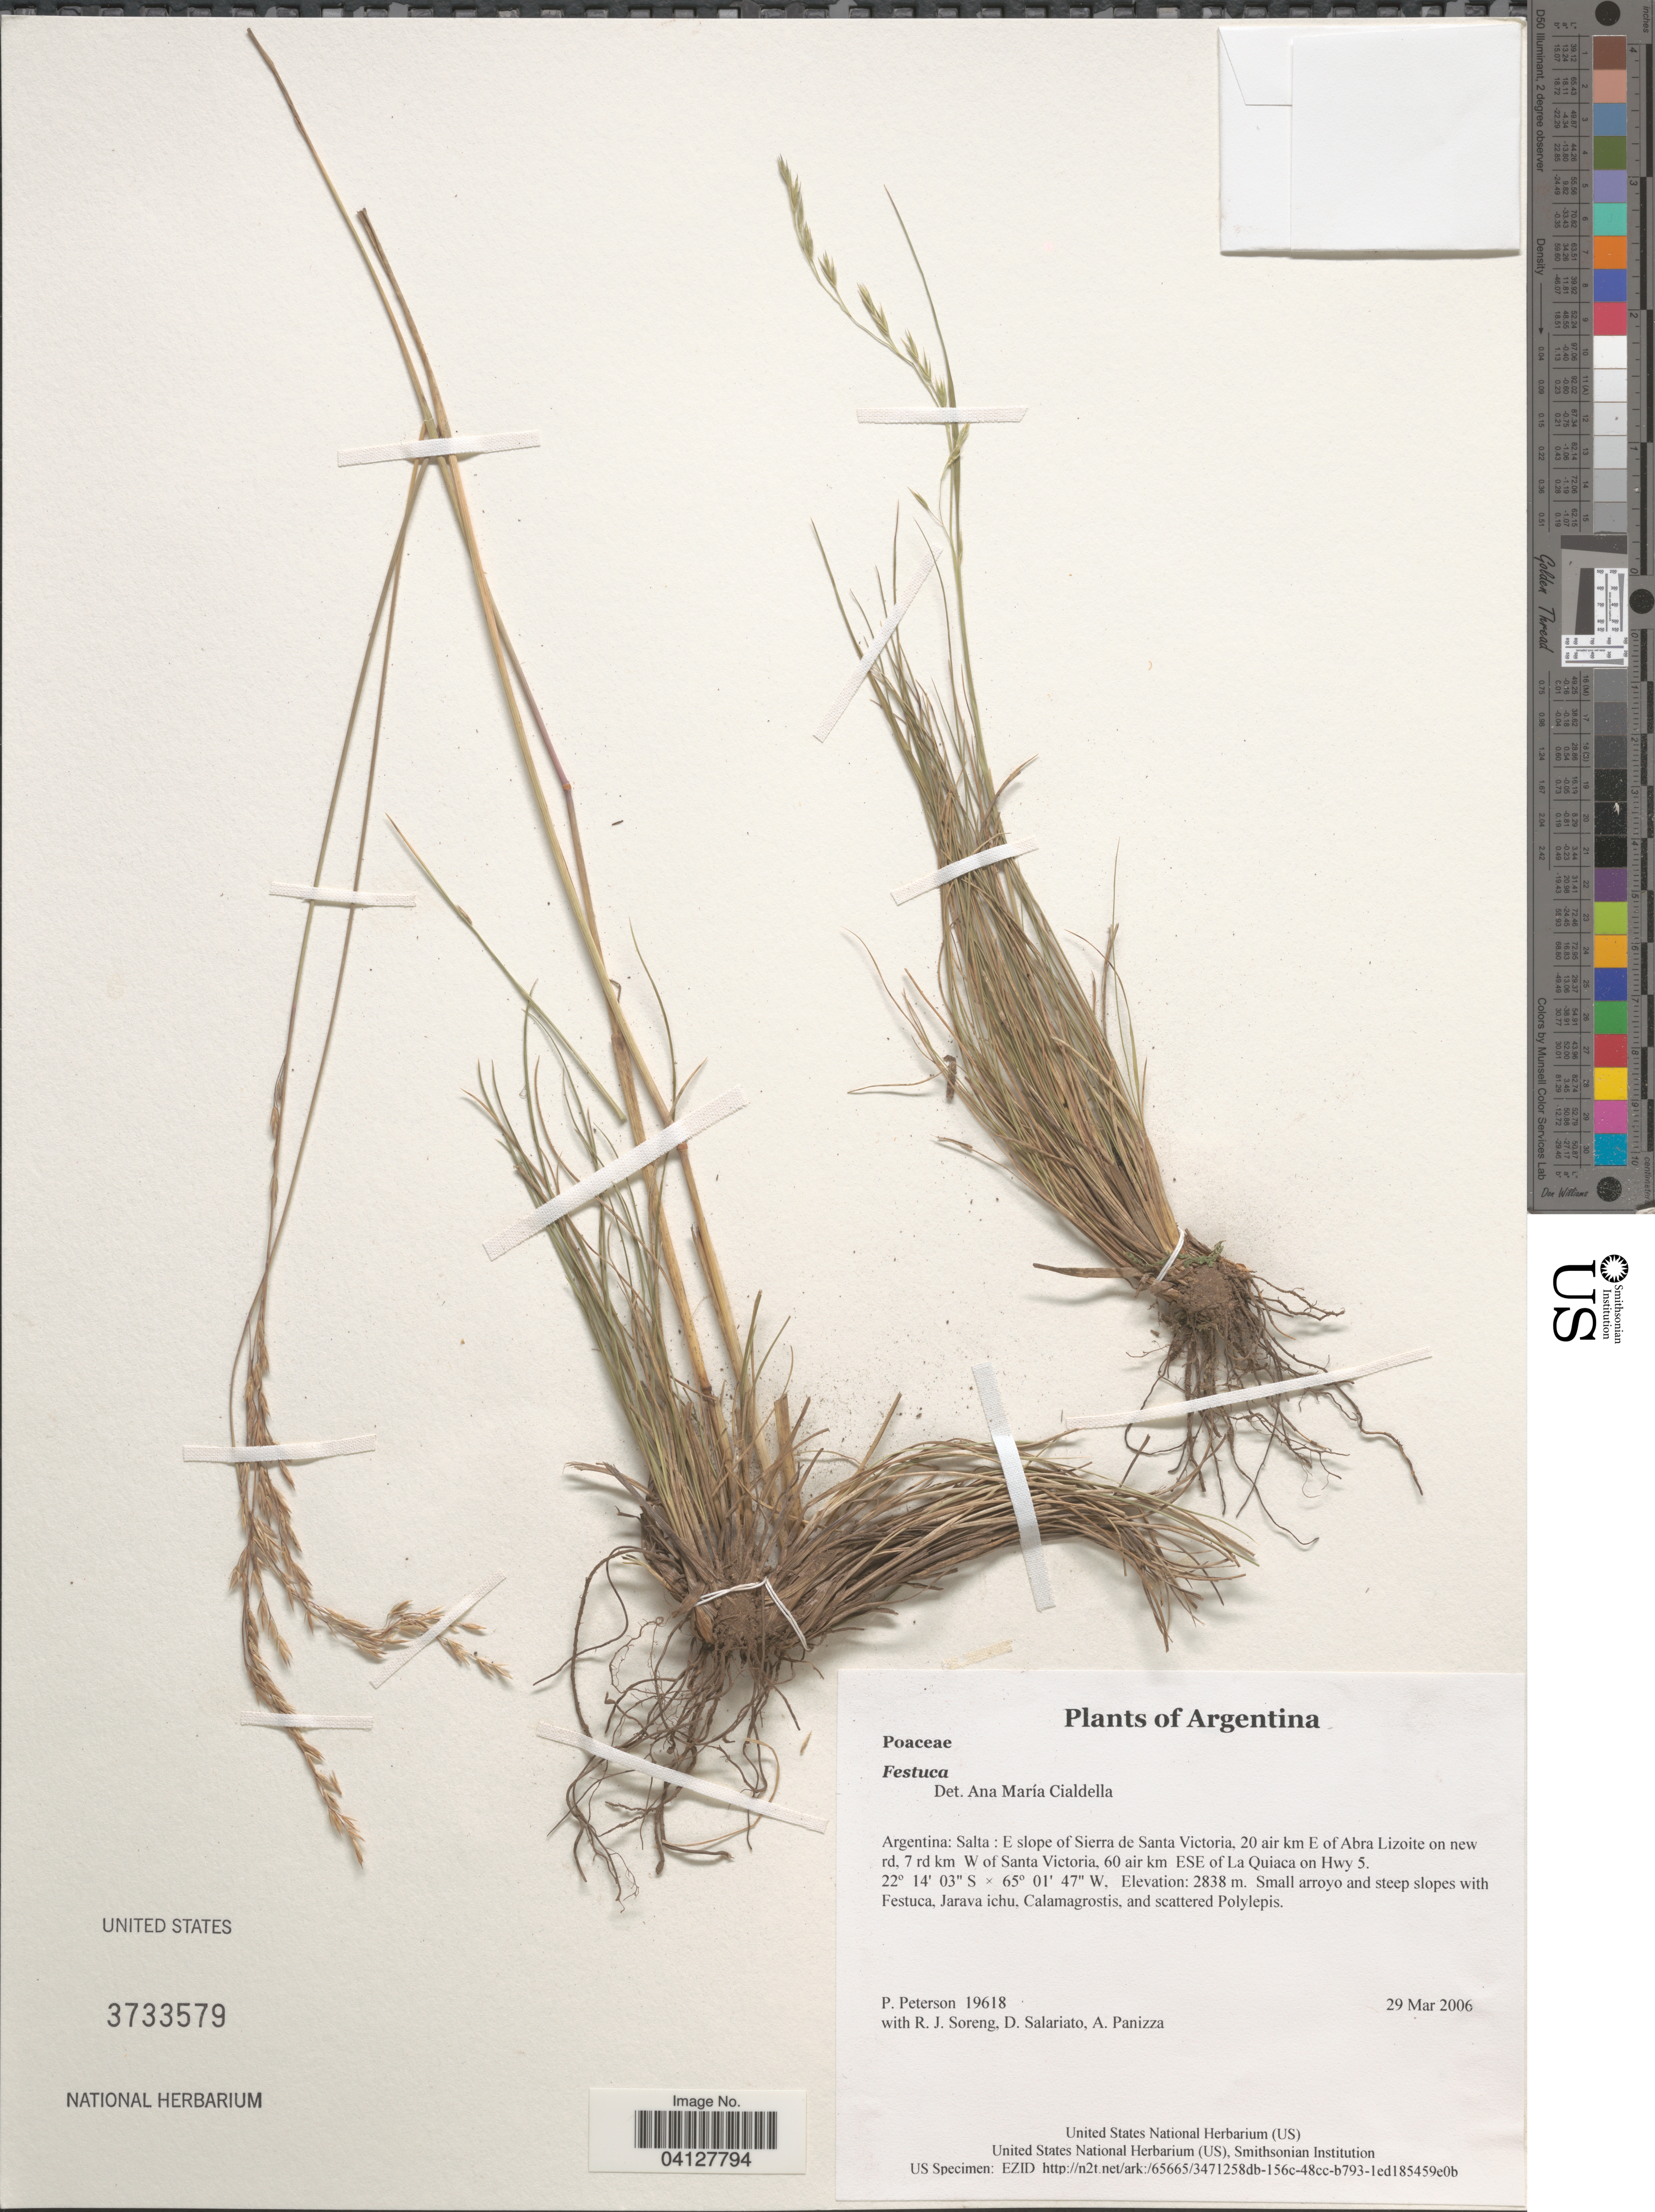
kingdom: Plantae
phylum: Tracheophyta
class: Liliopsida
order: Poales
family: Poaceae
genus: Festuca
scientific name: Festuca sp.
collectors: P. Peterson, R. J. Soreng, D. Salariato & A. Panizza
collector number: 19618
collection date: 2006-03-29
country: Argentina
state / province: Salta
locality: E slope of Sierra de Santa Victoria, 20 air km E of Abra Lizoite on new rd, 7 rd km W of Santa Victoria, 60 air km ESE of La Quiaca on Hwy 5.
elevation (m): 2838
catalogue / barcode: US 3733579